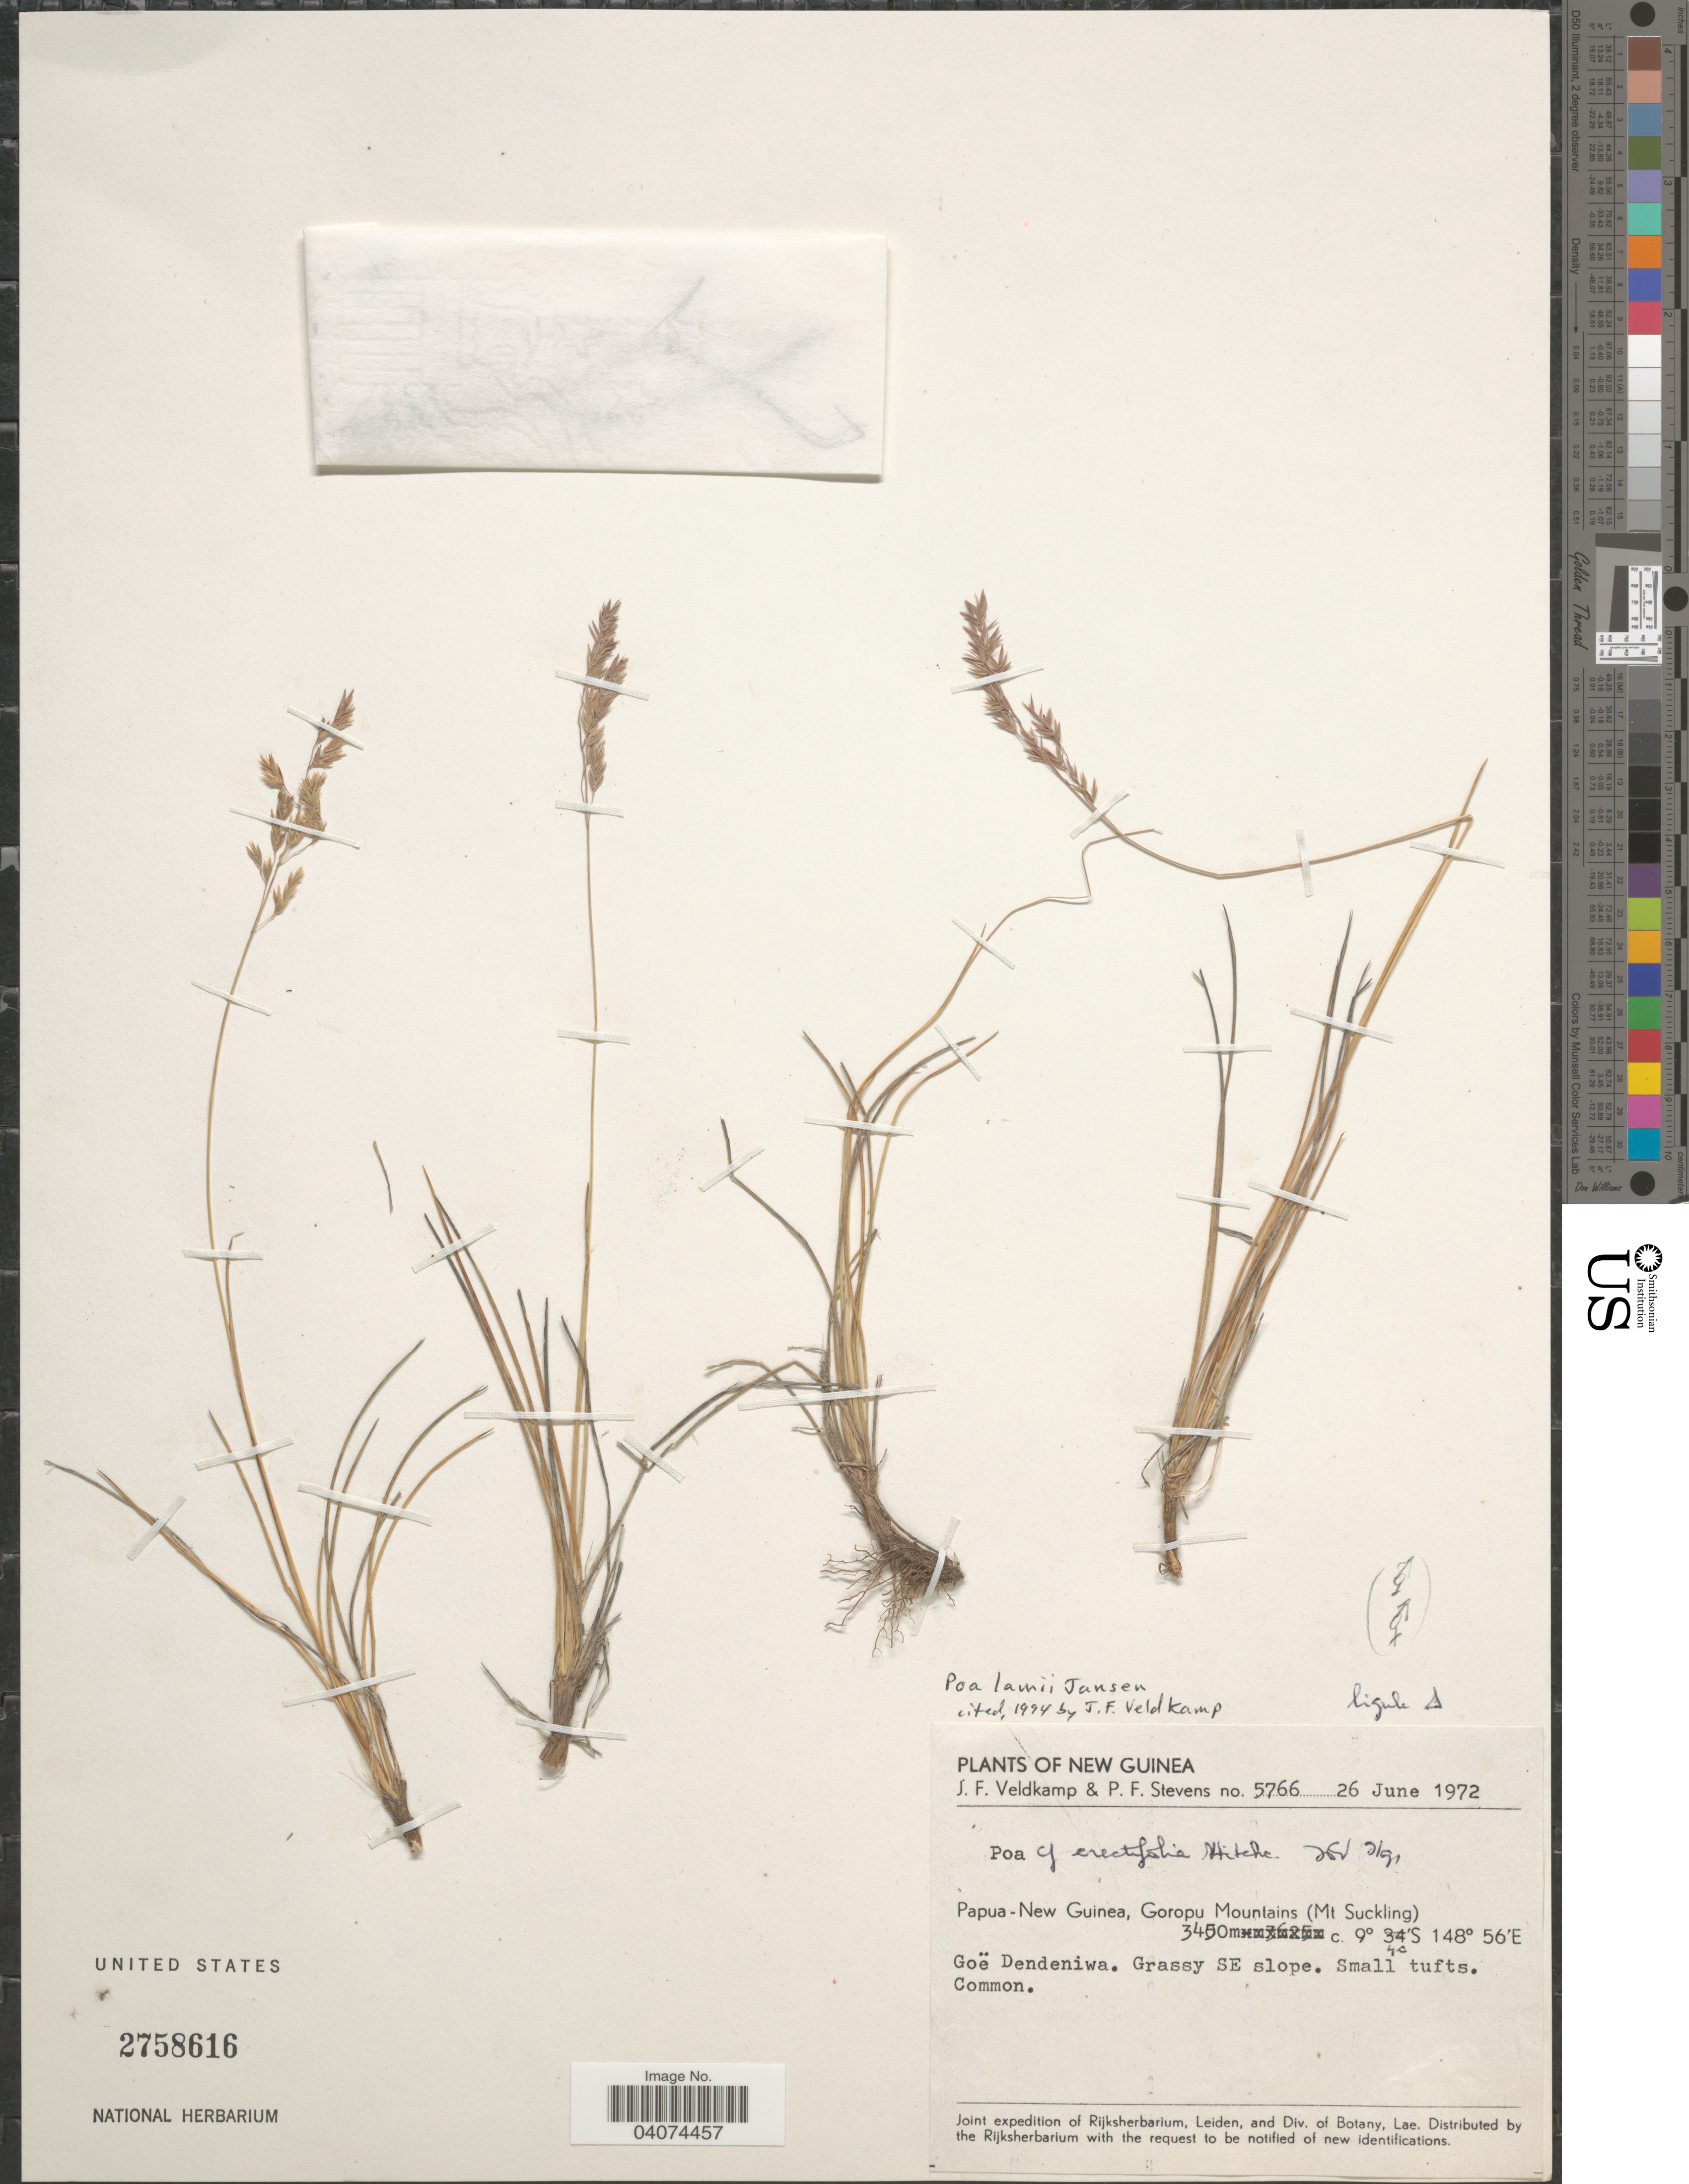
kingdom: Plantae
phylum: Tracheophyta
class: Liliopsida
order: Poales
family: Poaceae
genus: Poa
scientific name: Poa lamii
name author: Jansen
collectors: J. F. Veldkamp & P. F. Stevens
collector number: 5766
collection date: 1972-06-26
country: Papua New Guinea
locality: Goropu Mountains (Mt Suckling). Goë Dendeniwa. Grassy SE slope. Small tufts. Join expedition of Rijksherbarium, Leiden, and Div. of Botany, Lae.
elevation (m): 3450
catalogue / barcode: US 2758616